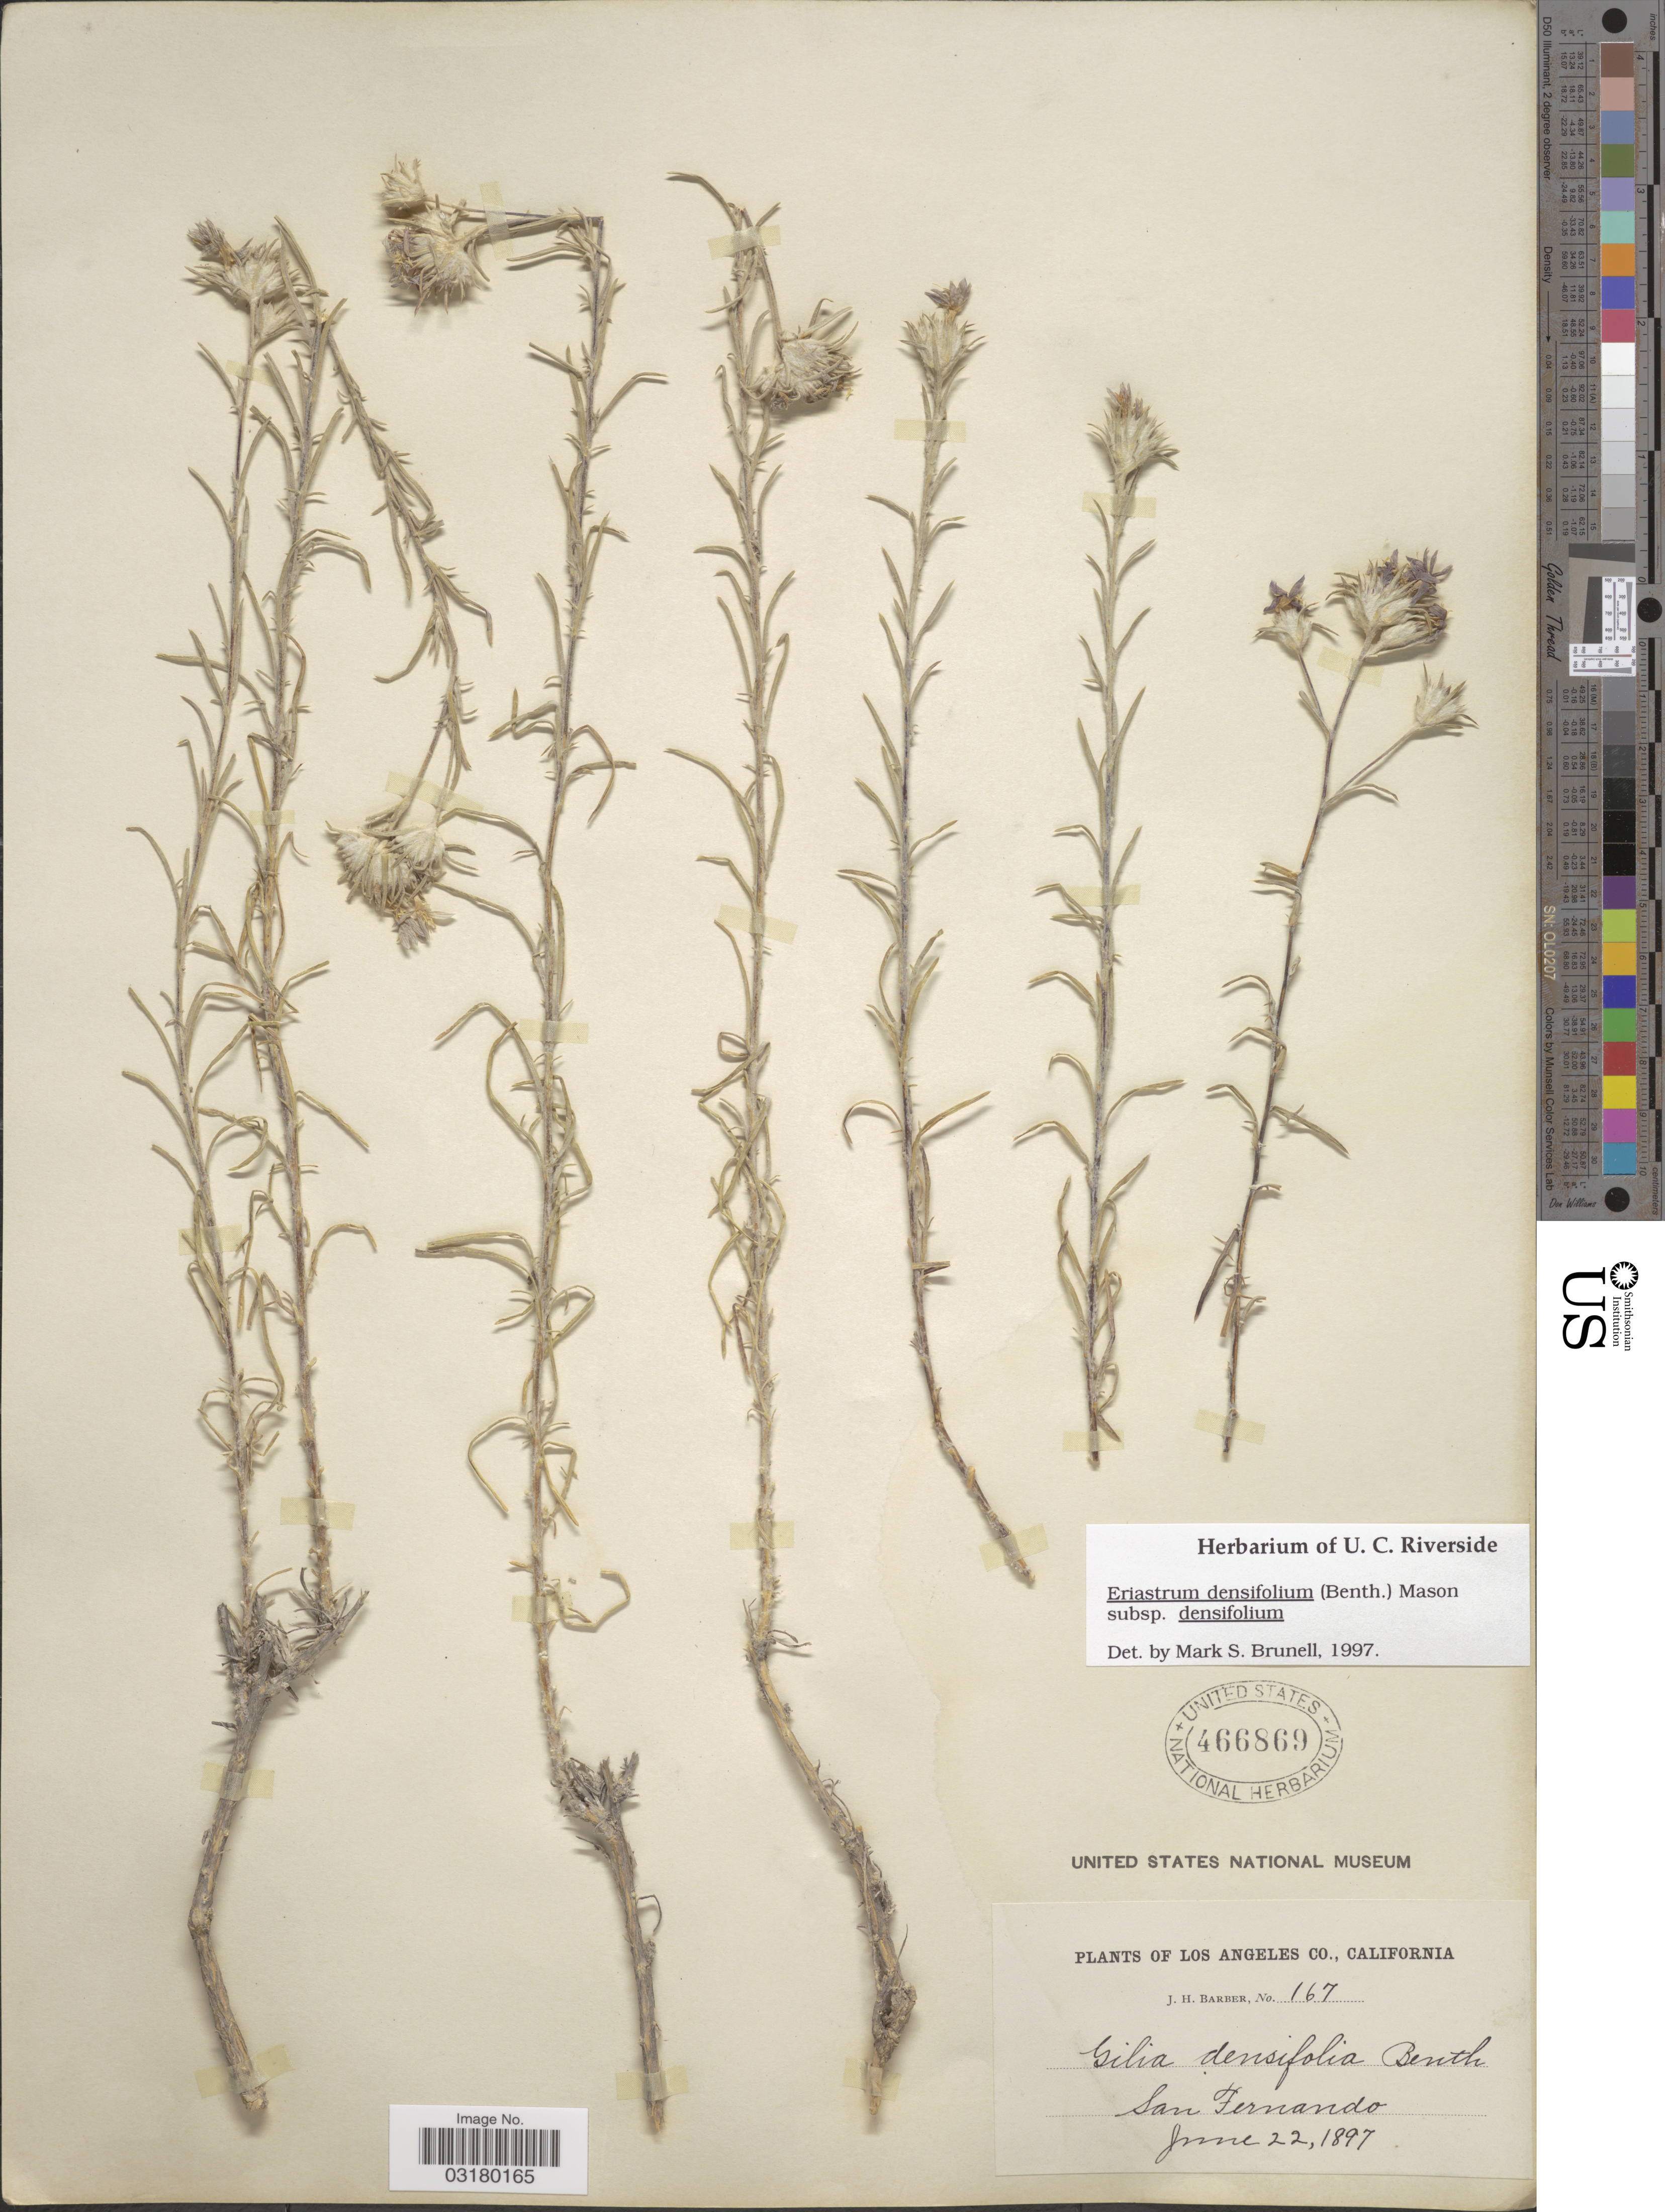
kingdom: Plantae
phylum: Tracheophyta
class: Magnoliopsida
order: Ericales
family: Polemoniaceae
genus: Eriastrum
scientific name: Eriastrum densifolium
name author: (Benth.) H. Mason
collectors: J. Barber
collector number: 167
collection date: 1897-06-22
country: United States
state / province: California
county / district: Los Angeles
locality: Los Angeles Co. San Fernando.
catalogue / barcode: US 466869